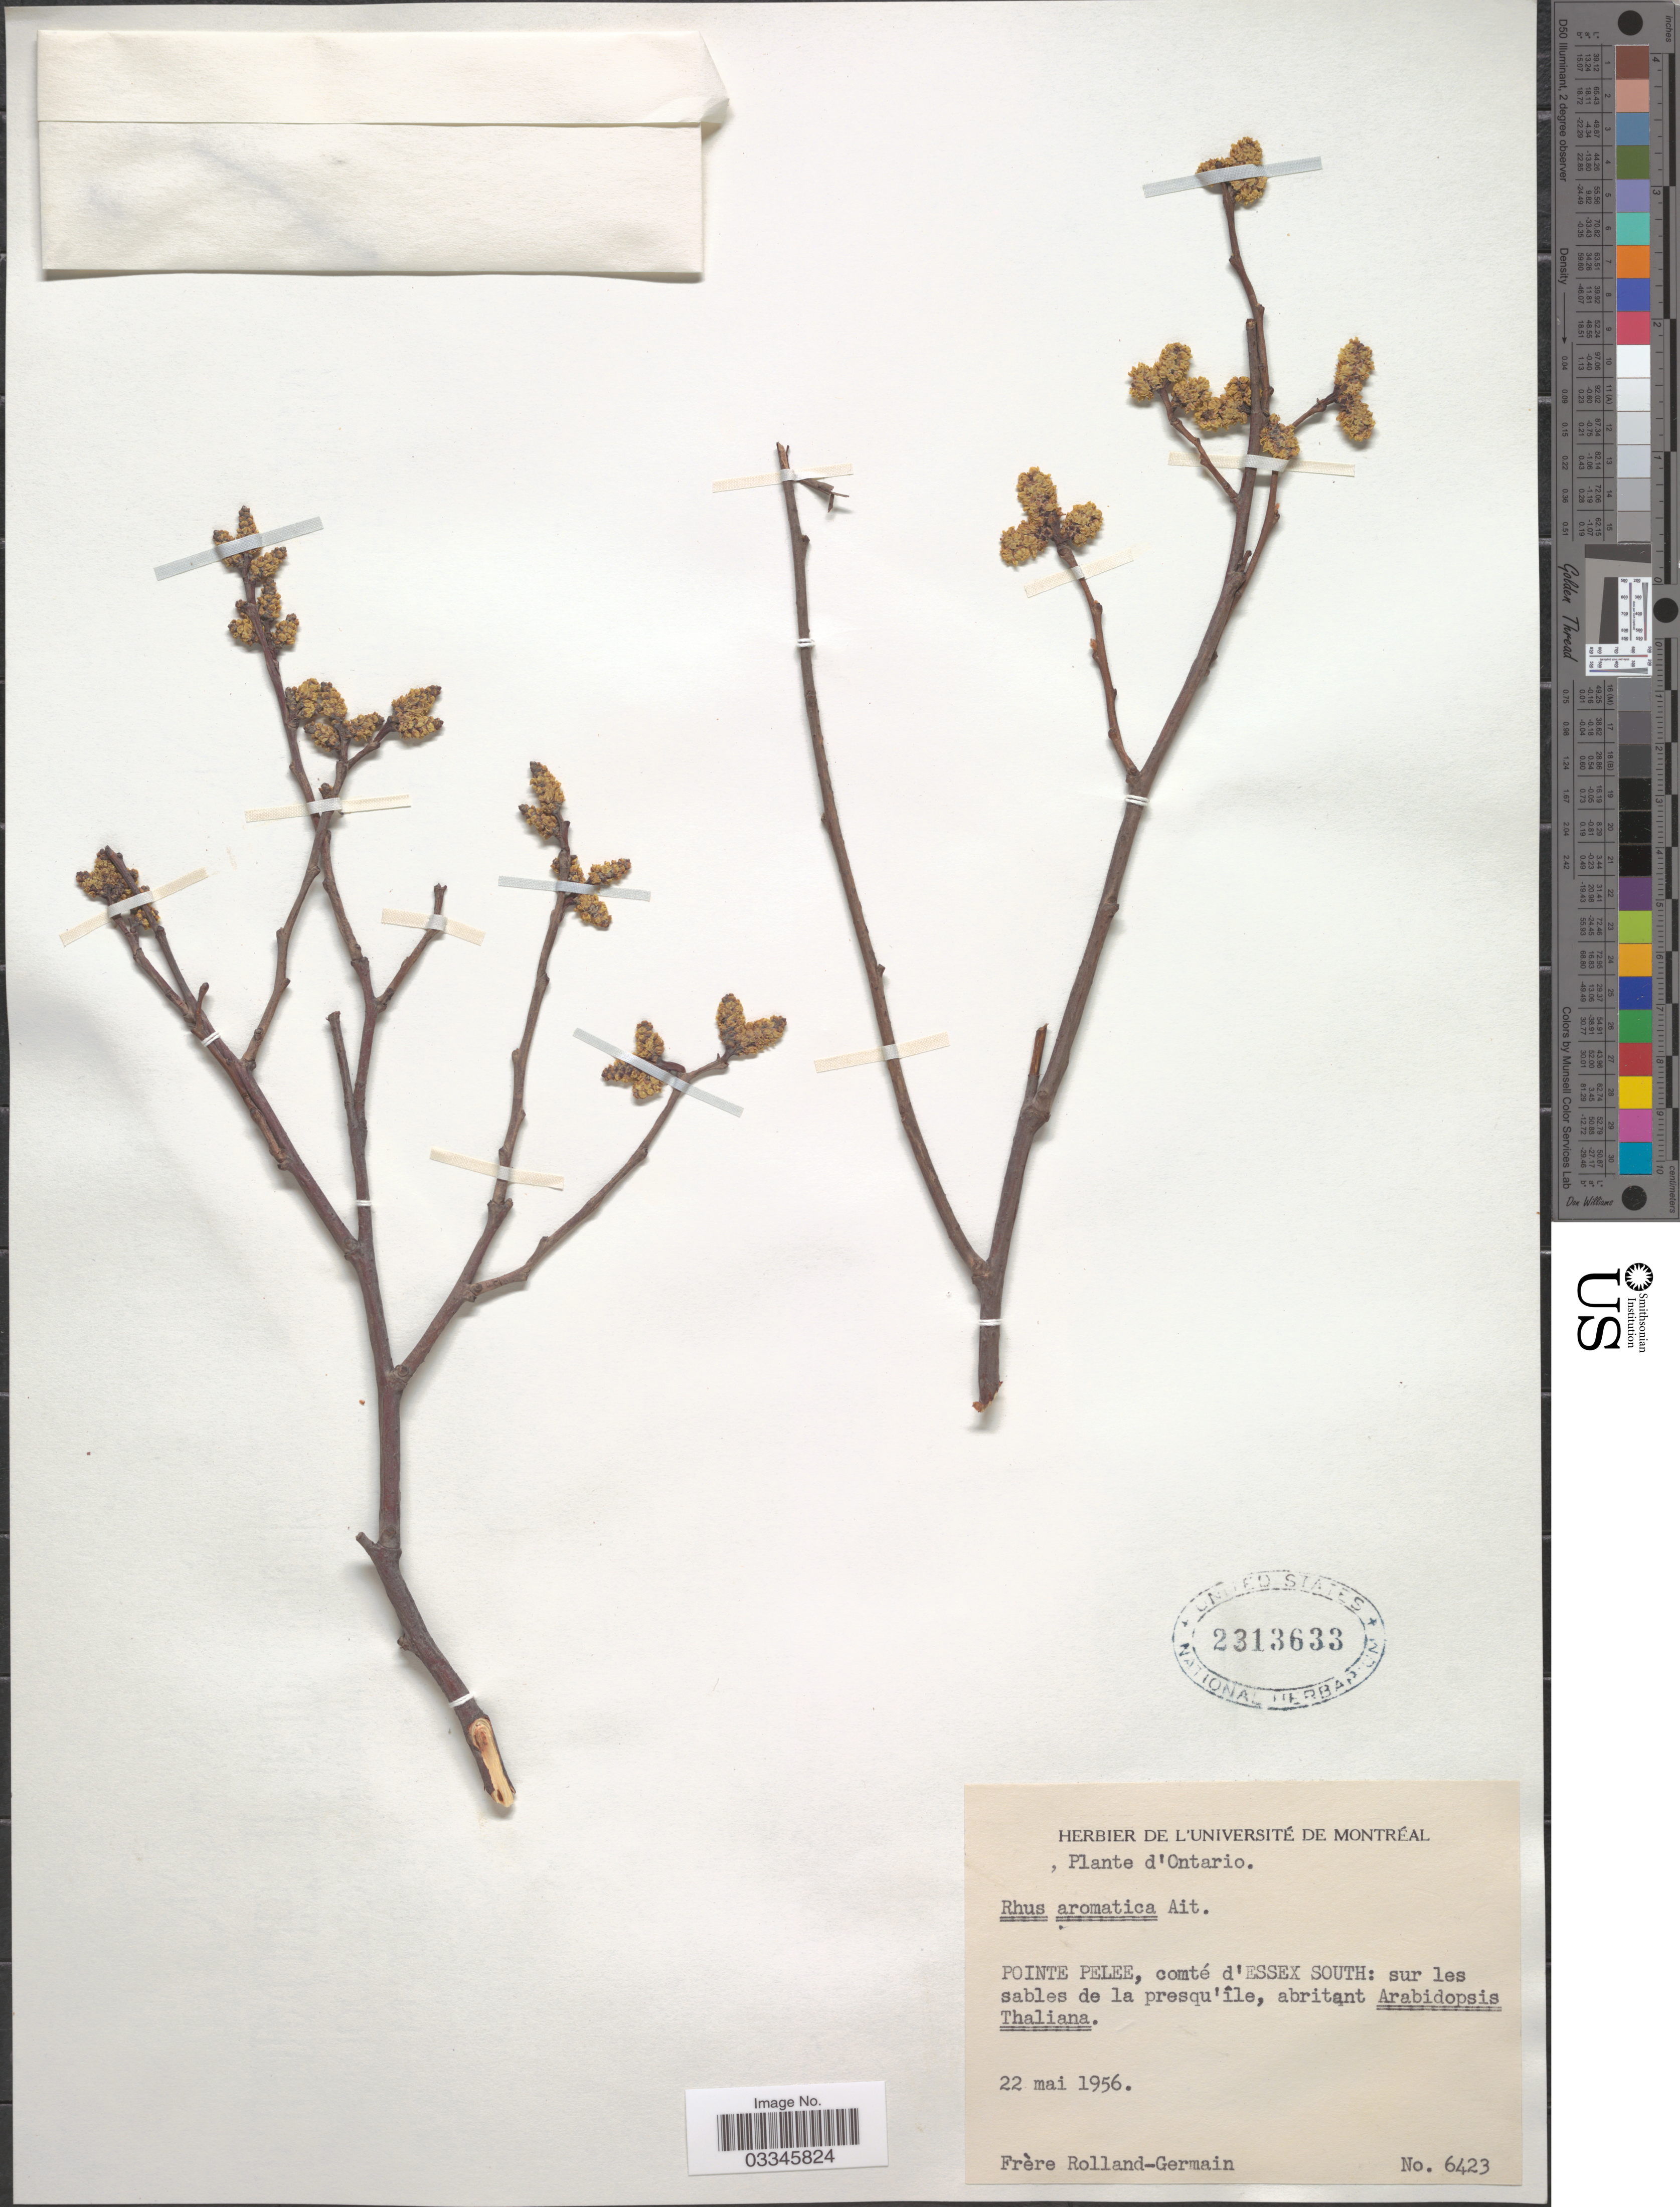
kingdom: Plantae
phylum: Tracheophyta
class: Magnoliopsida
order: Sapindales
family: Anacardiaceae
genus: Rhus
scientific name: Rhus crenata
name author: Thunb.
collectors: Rolland-Germain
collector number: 6423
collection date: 1956-05-22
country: Canada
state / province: Ontario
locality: Pointe Pelee, comté d'Essex South: sur les sables de la presqu'île.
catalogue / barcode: US 2313633